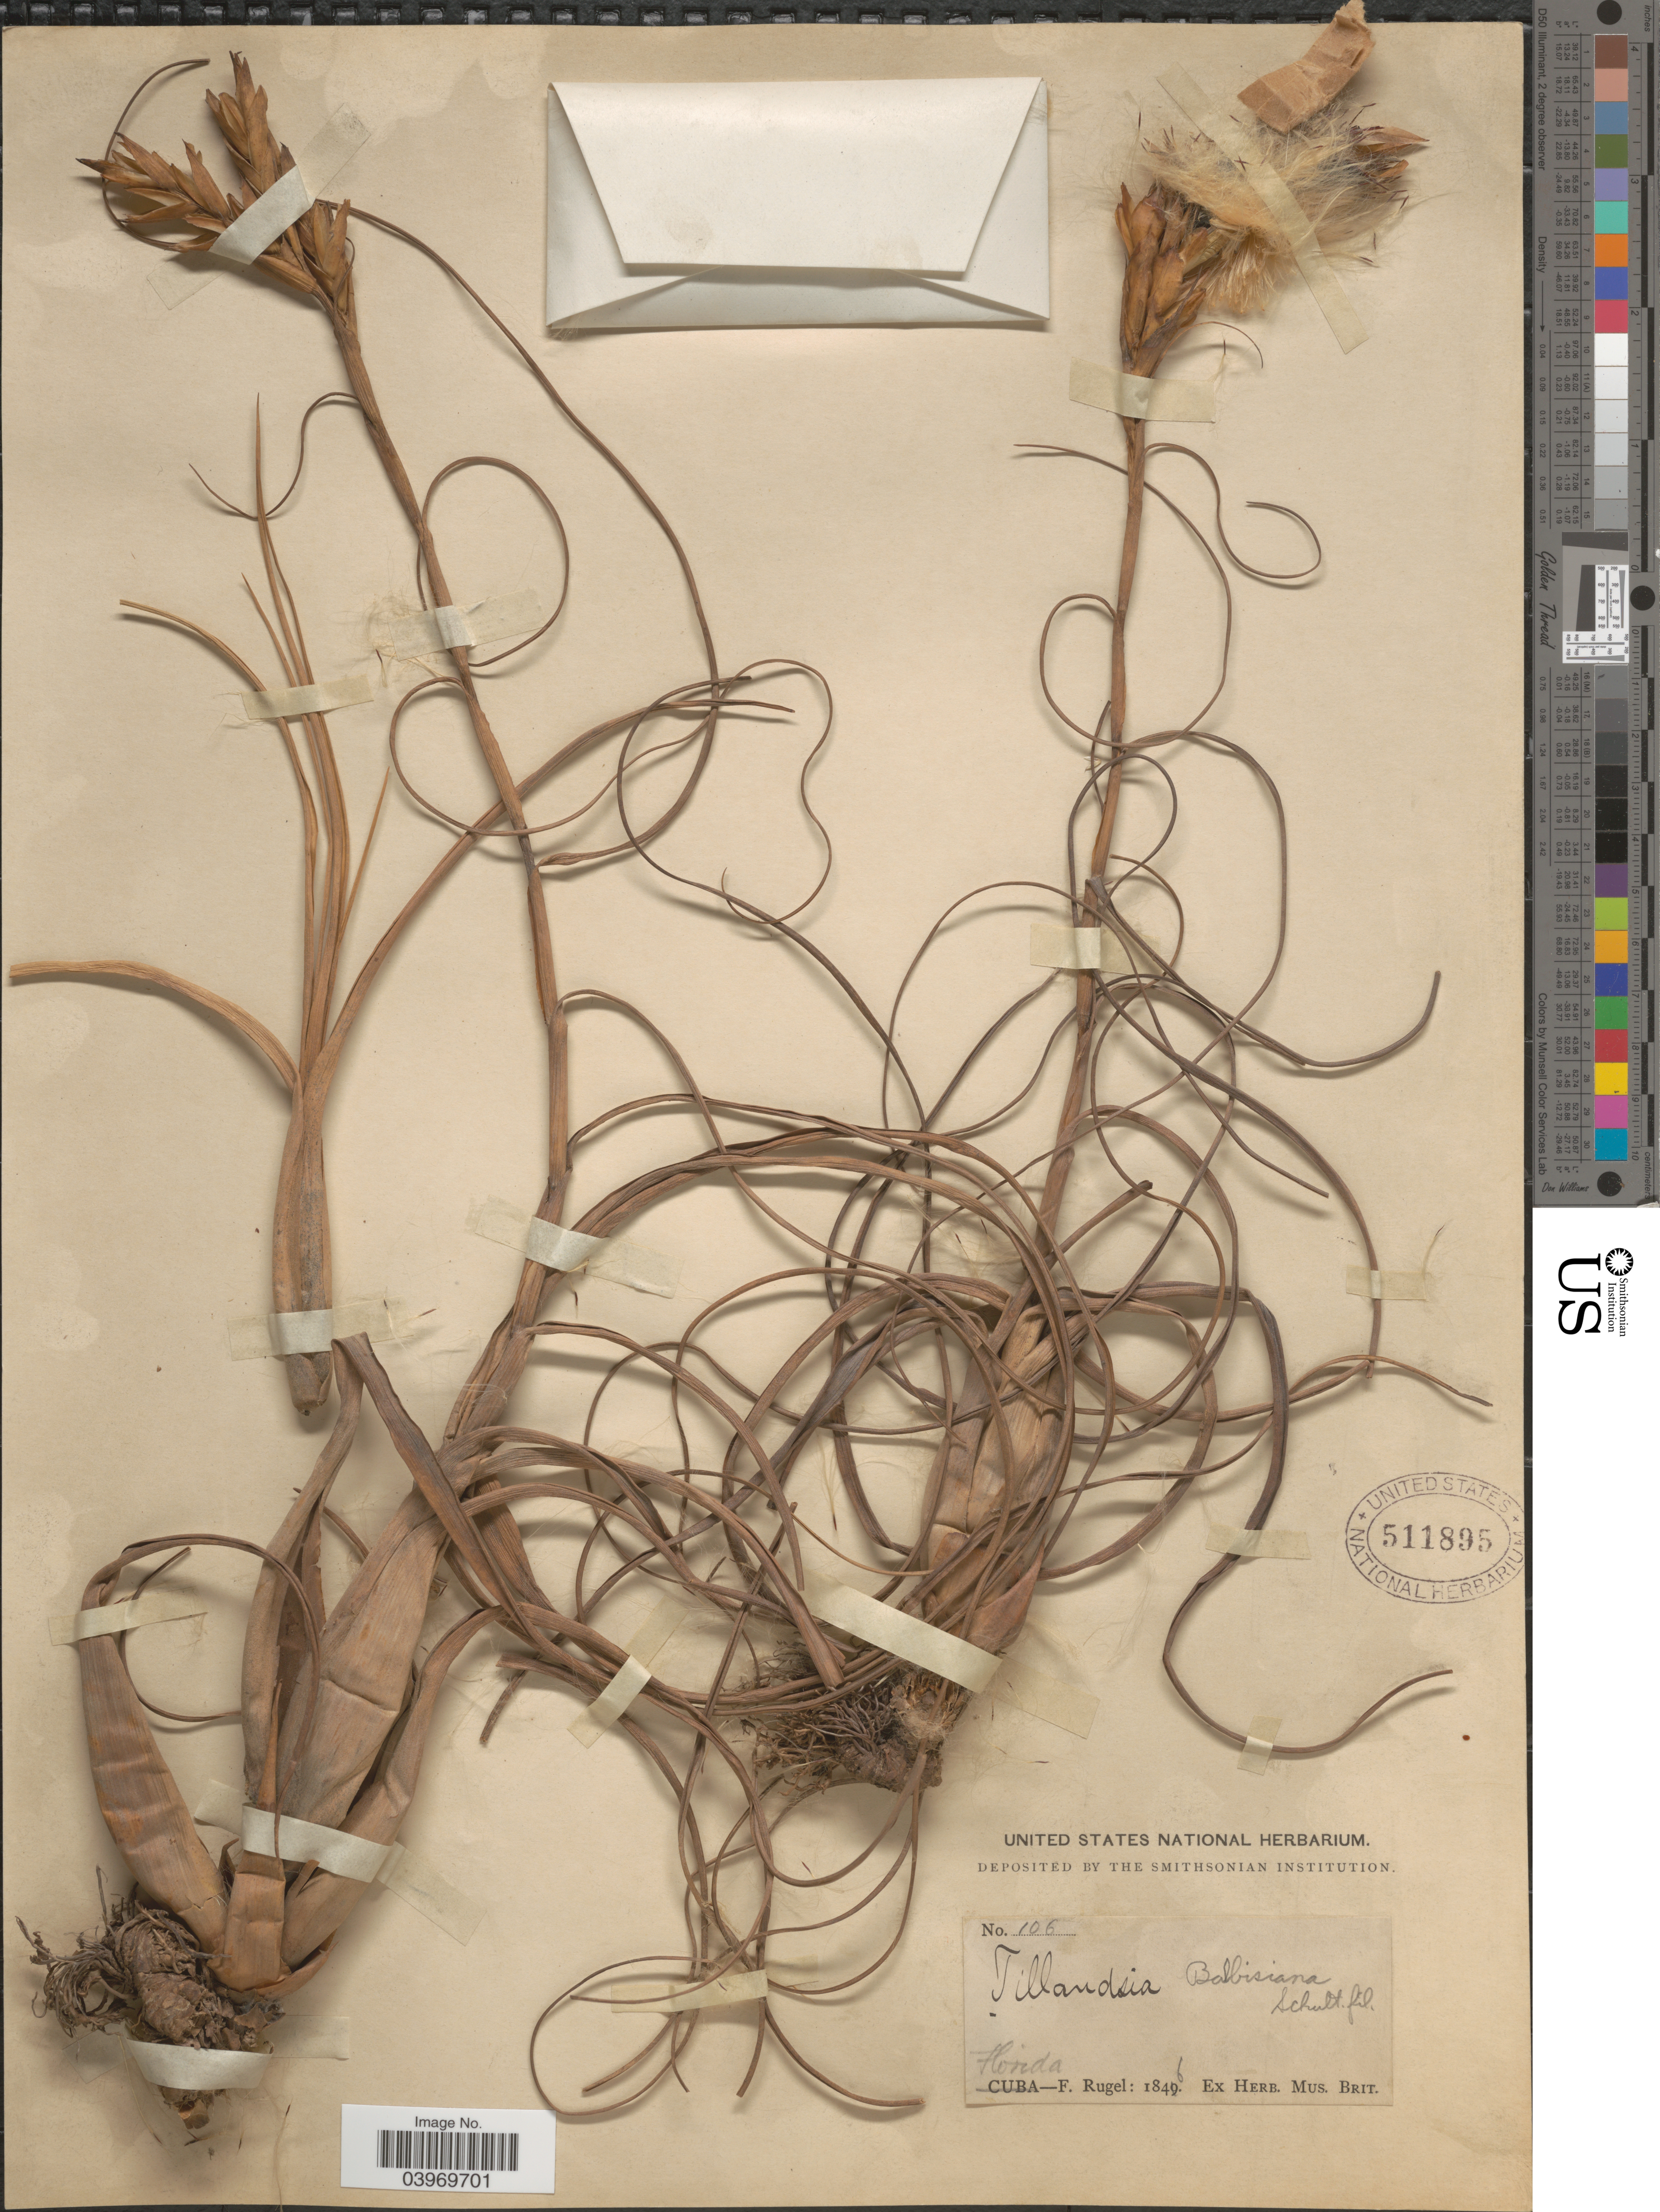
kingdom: Plantae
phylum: Tracheophyta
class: Liliopsida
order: Poales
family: Bromeliaceae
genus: Tillandsia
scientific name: Tillandsia balbisiana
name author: Schult. f.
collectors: F. Rugel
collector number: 106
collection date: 1846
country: United States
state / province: Florida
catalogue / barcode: US 511895